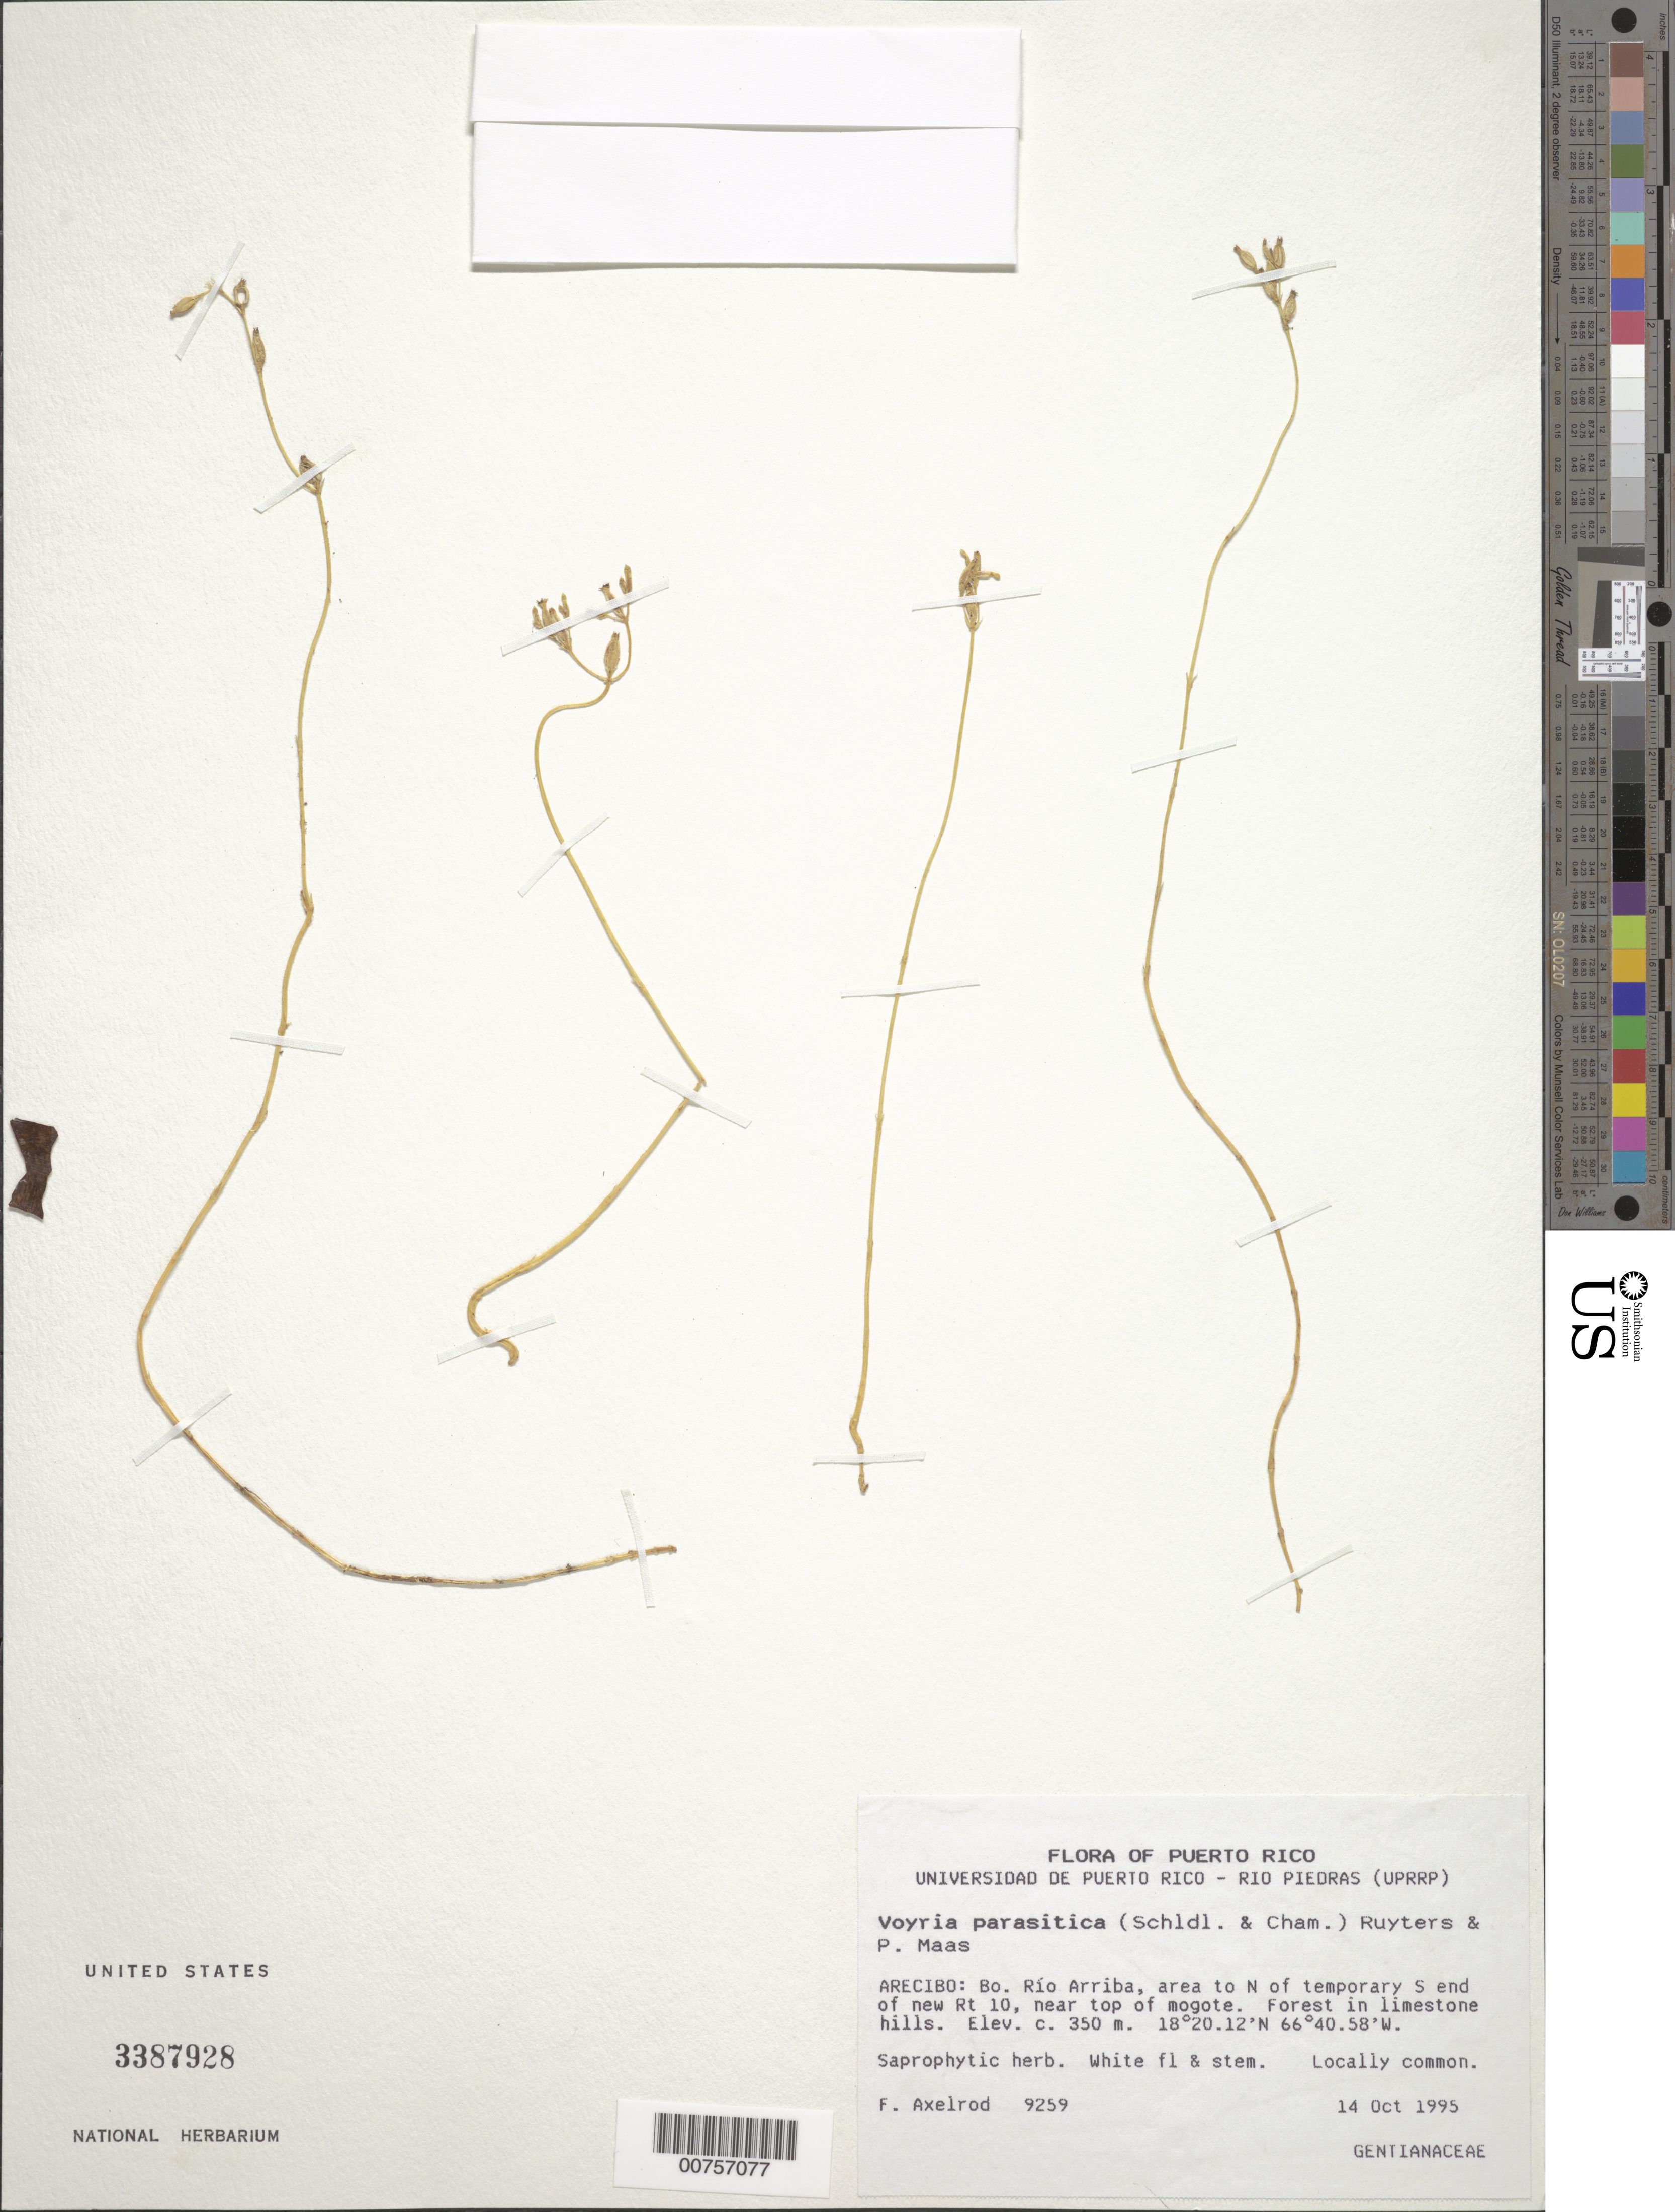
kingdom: Plantae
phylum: Tracheophyta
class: Magnoliopsida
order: Gentianales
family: Gentianaceae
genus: Voyria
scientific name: Voyria parasitica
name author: (Schltdl. & Cham.) Ruyters & Maas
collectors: F. S. Axelrod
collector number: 9259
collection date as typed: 14 Oct 1995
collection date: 1995-10-14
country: Puerto Rico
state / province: Arecibo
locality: Arecibo: Bo. Río Arriba, area to N of temporary S end of new Rt 10, near top of mogote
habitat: Forest in limestone hills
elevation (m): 350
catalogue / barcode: US 3387928